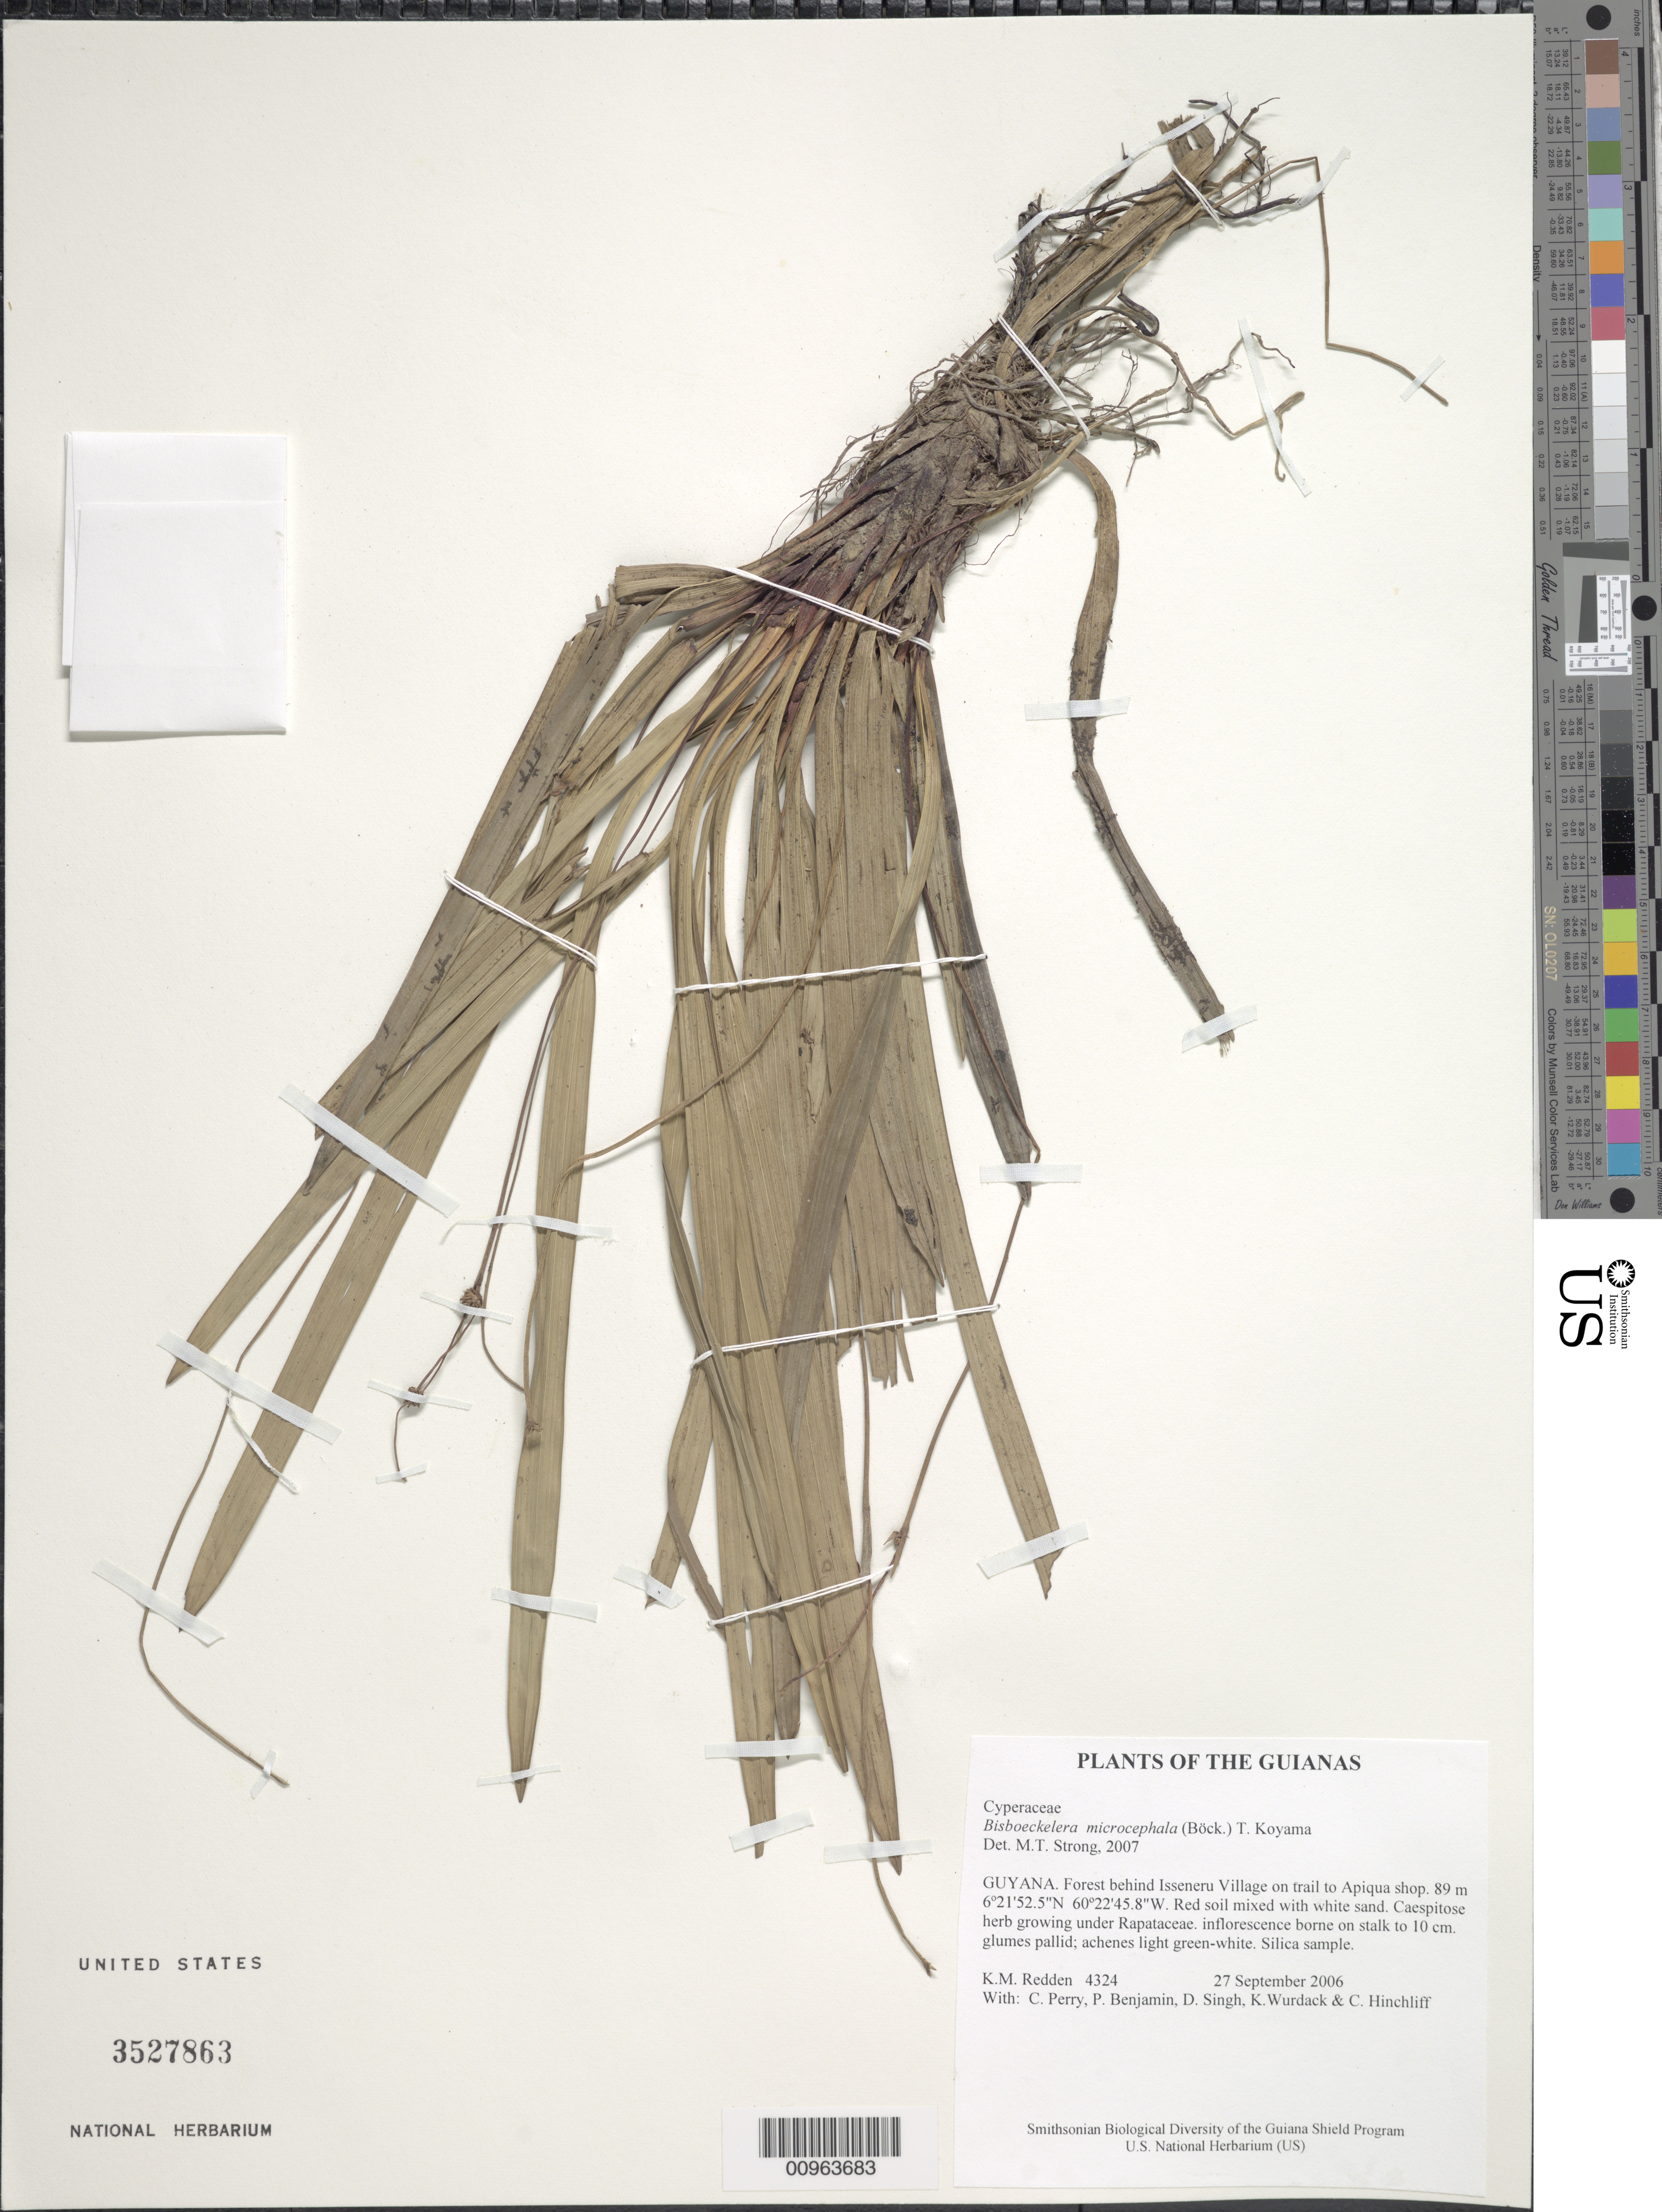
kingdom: Plantae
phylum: Tracheophyta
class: Liliopsida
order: Poales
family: Cyperaceae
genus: Bisboeckelera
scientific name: Bisboeckelera microcephala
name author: (Boeckeler) T. Koyama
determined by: Strong, M. T., (US), Smithsonian Institution - National Museum of Natural History (UNITED STATES)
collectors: K. M. Redden, C. Perry, P. Benjamin, D. Singh, K. Wurdack & C. E. Hinchliff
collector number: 4324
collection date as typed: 27 September 2006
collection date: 2006-09-27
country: Guyana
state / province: Cuyuni-Mazaruni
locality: Forest behind Isseneru Village on trail to Apiqua shop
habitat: Red soil mixed with white sand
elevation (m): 89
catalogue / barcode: US 3527863